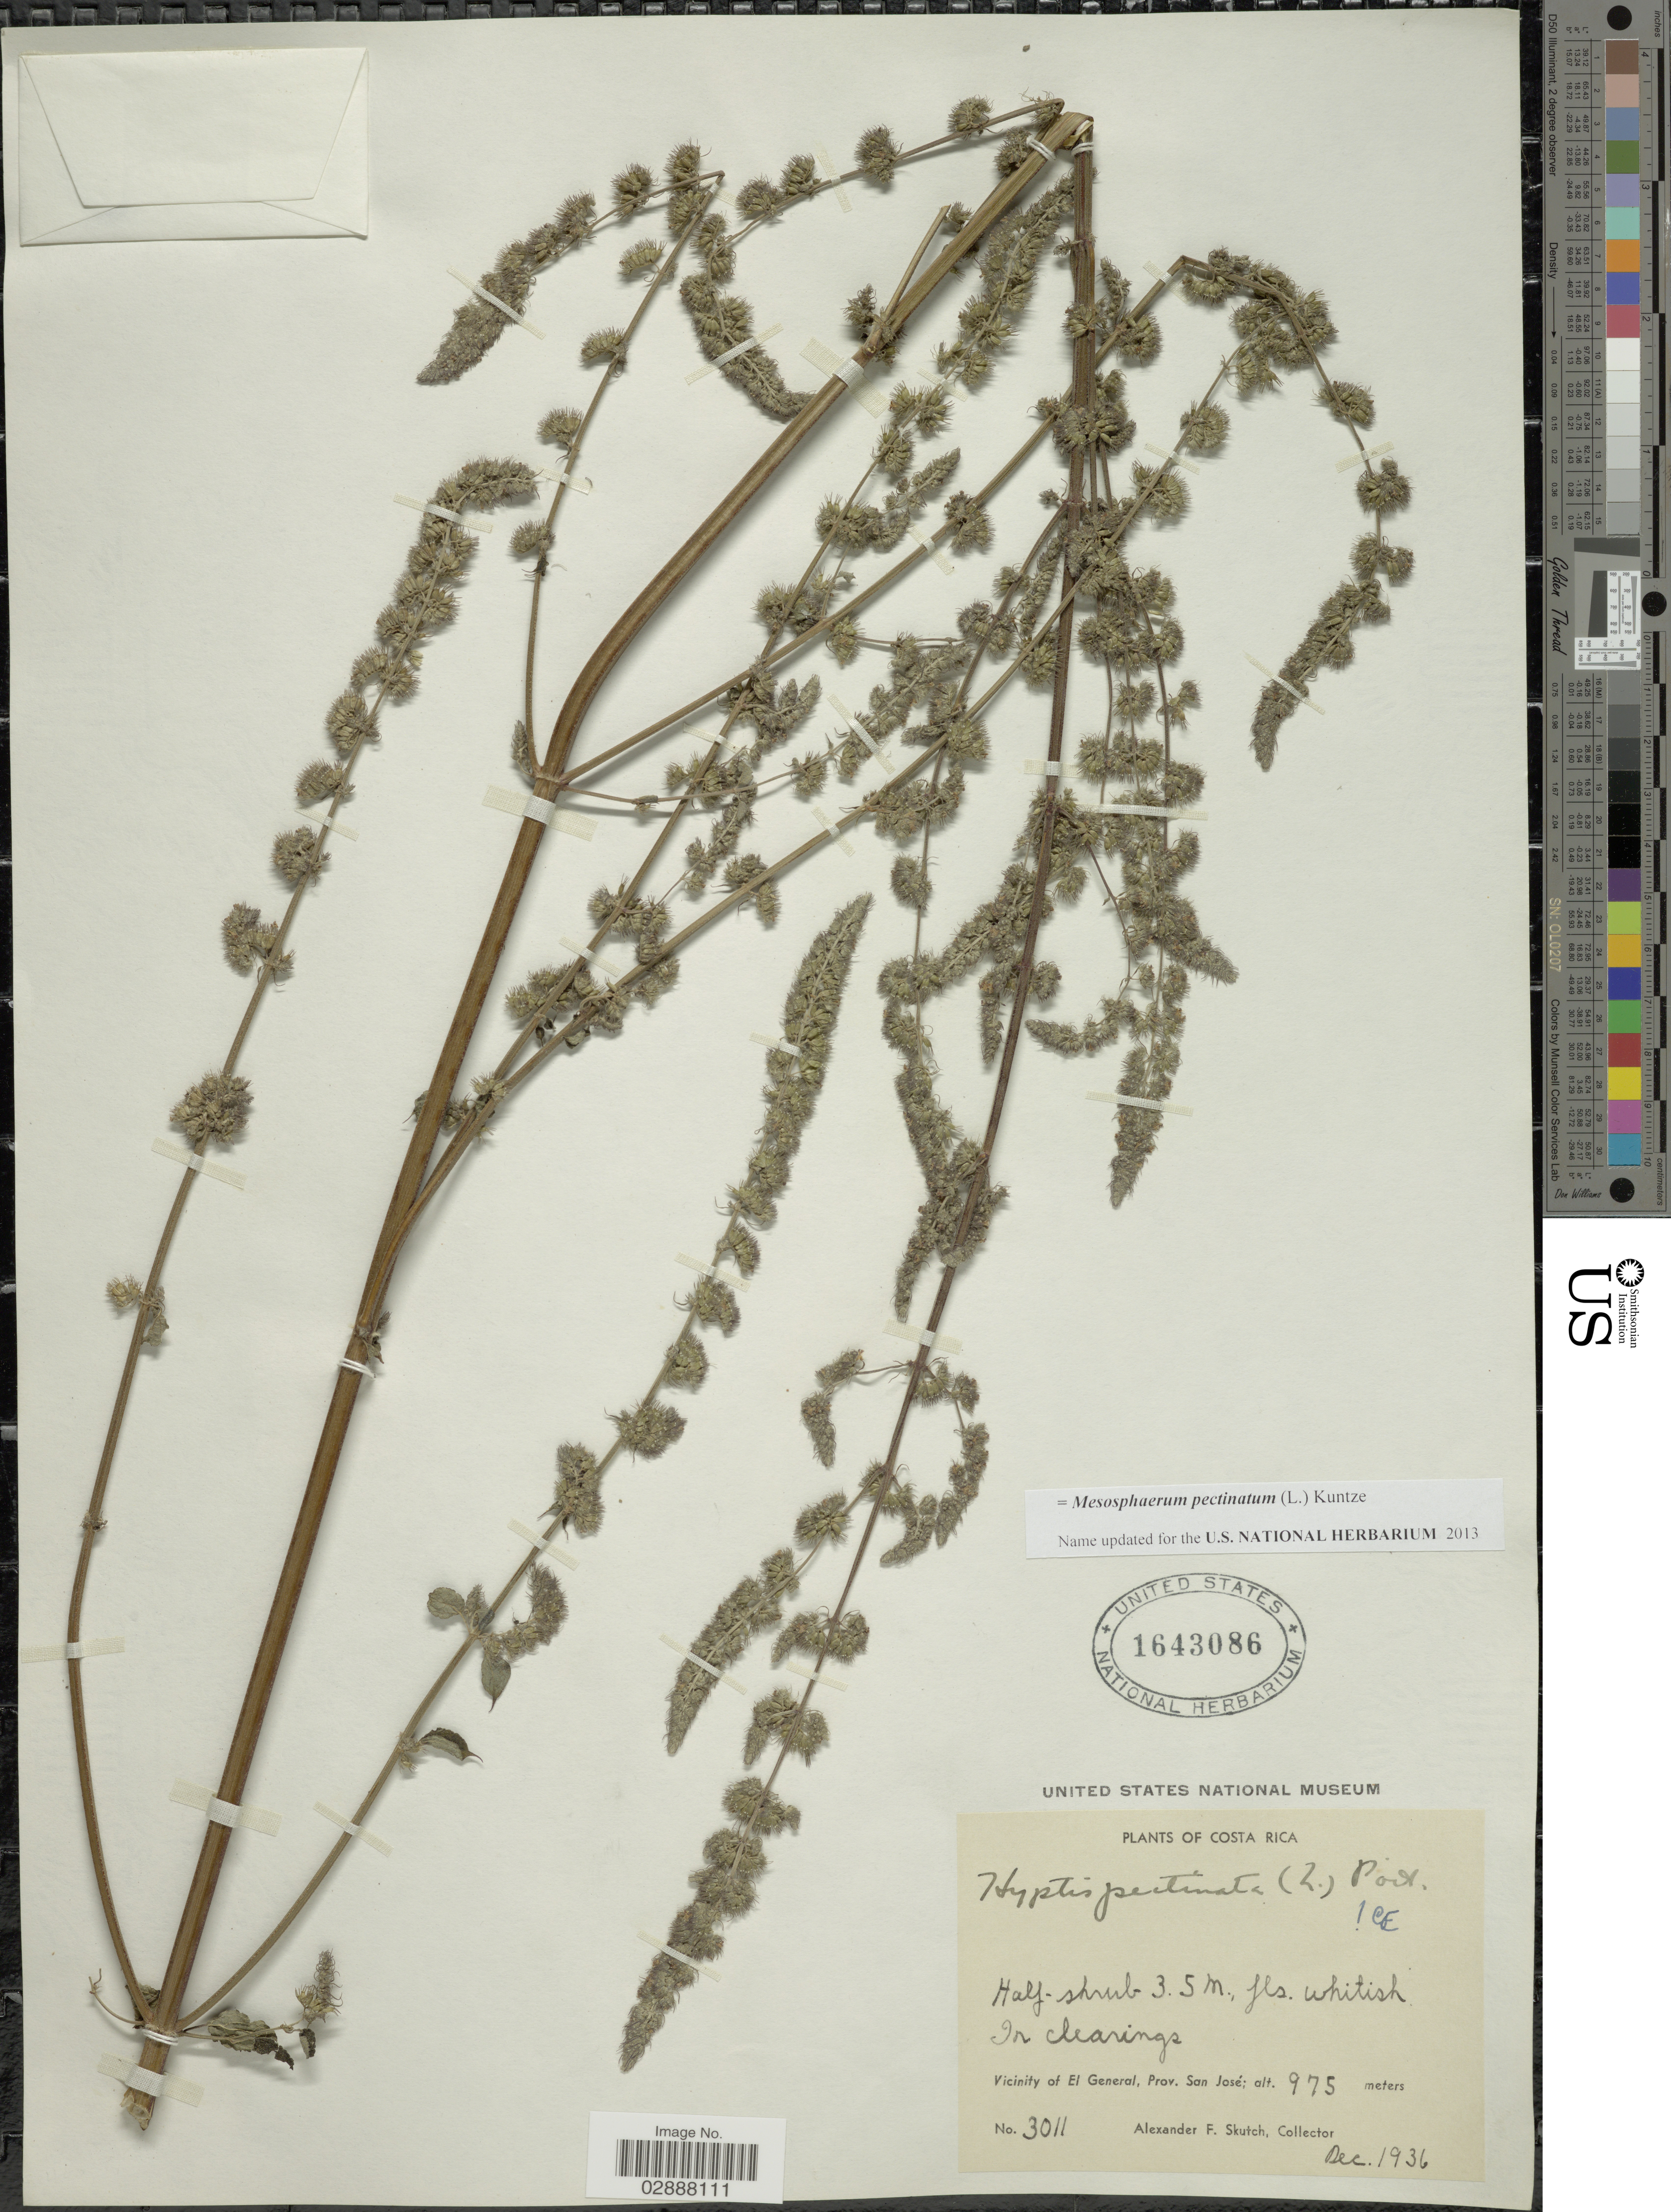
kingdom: Plantae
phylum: Tracheophyta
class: Magnoliopsida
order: Lamiales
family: Lamiaceae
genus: Mesosphaerum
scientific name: Mesosphaerum pectinatum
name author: (L.) Kuntze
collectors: A. F. Skutch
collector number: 3011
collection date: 1936-12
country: Costa Rica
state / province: San José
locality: In clearings. Vicinity of El General.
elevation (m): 975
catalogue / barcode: US 1643086